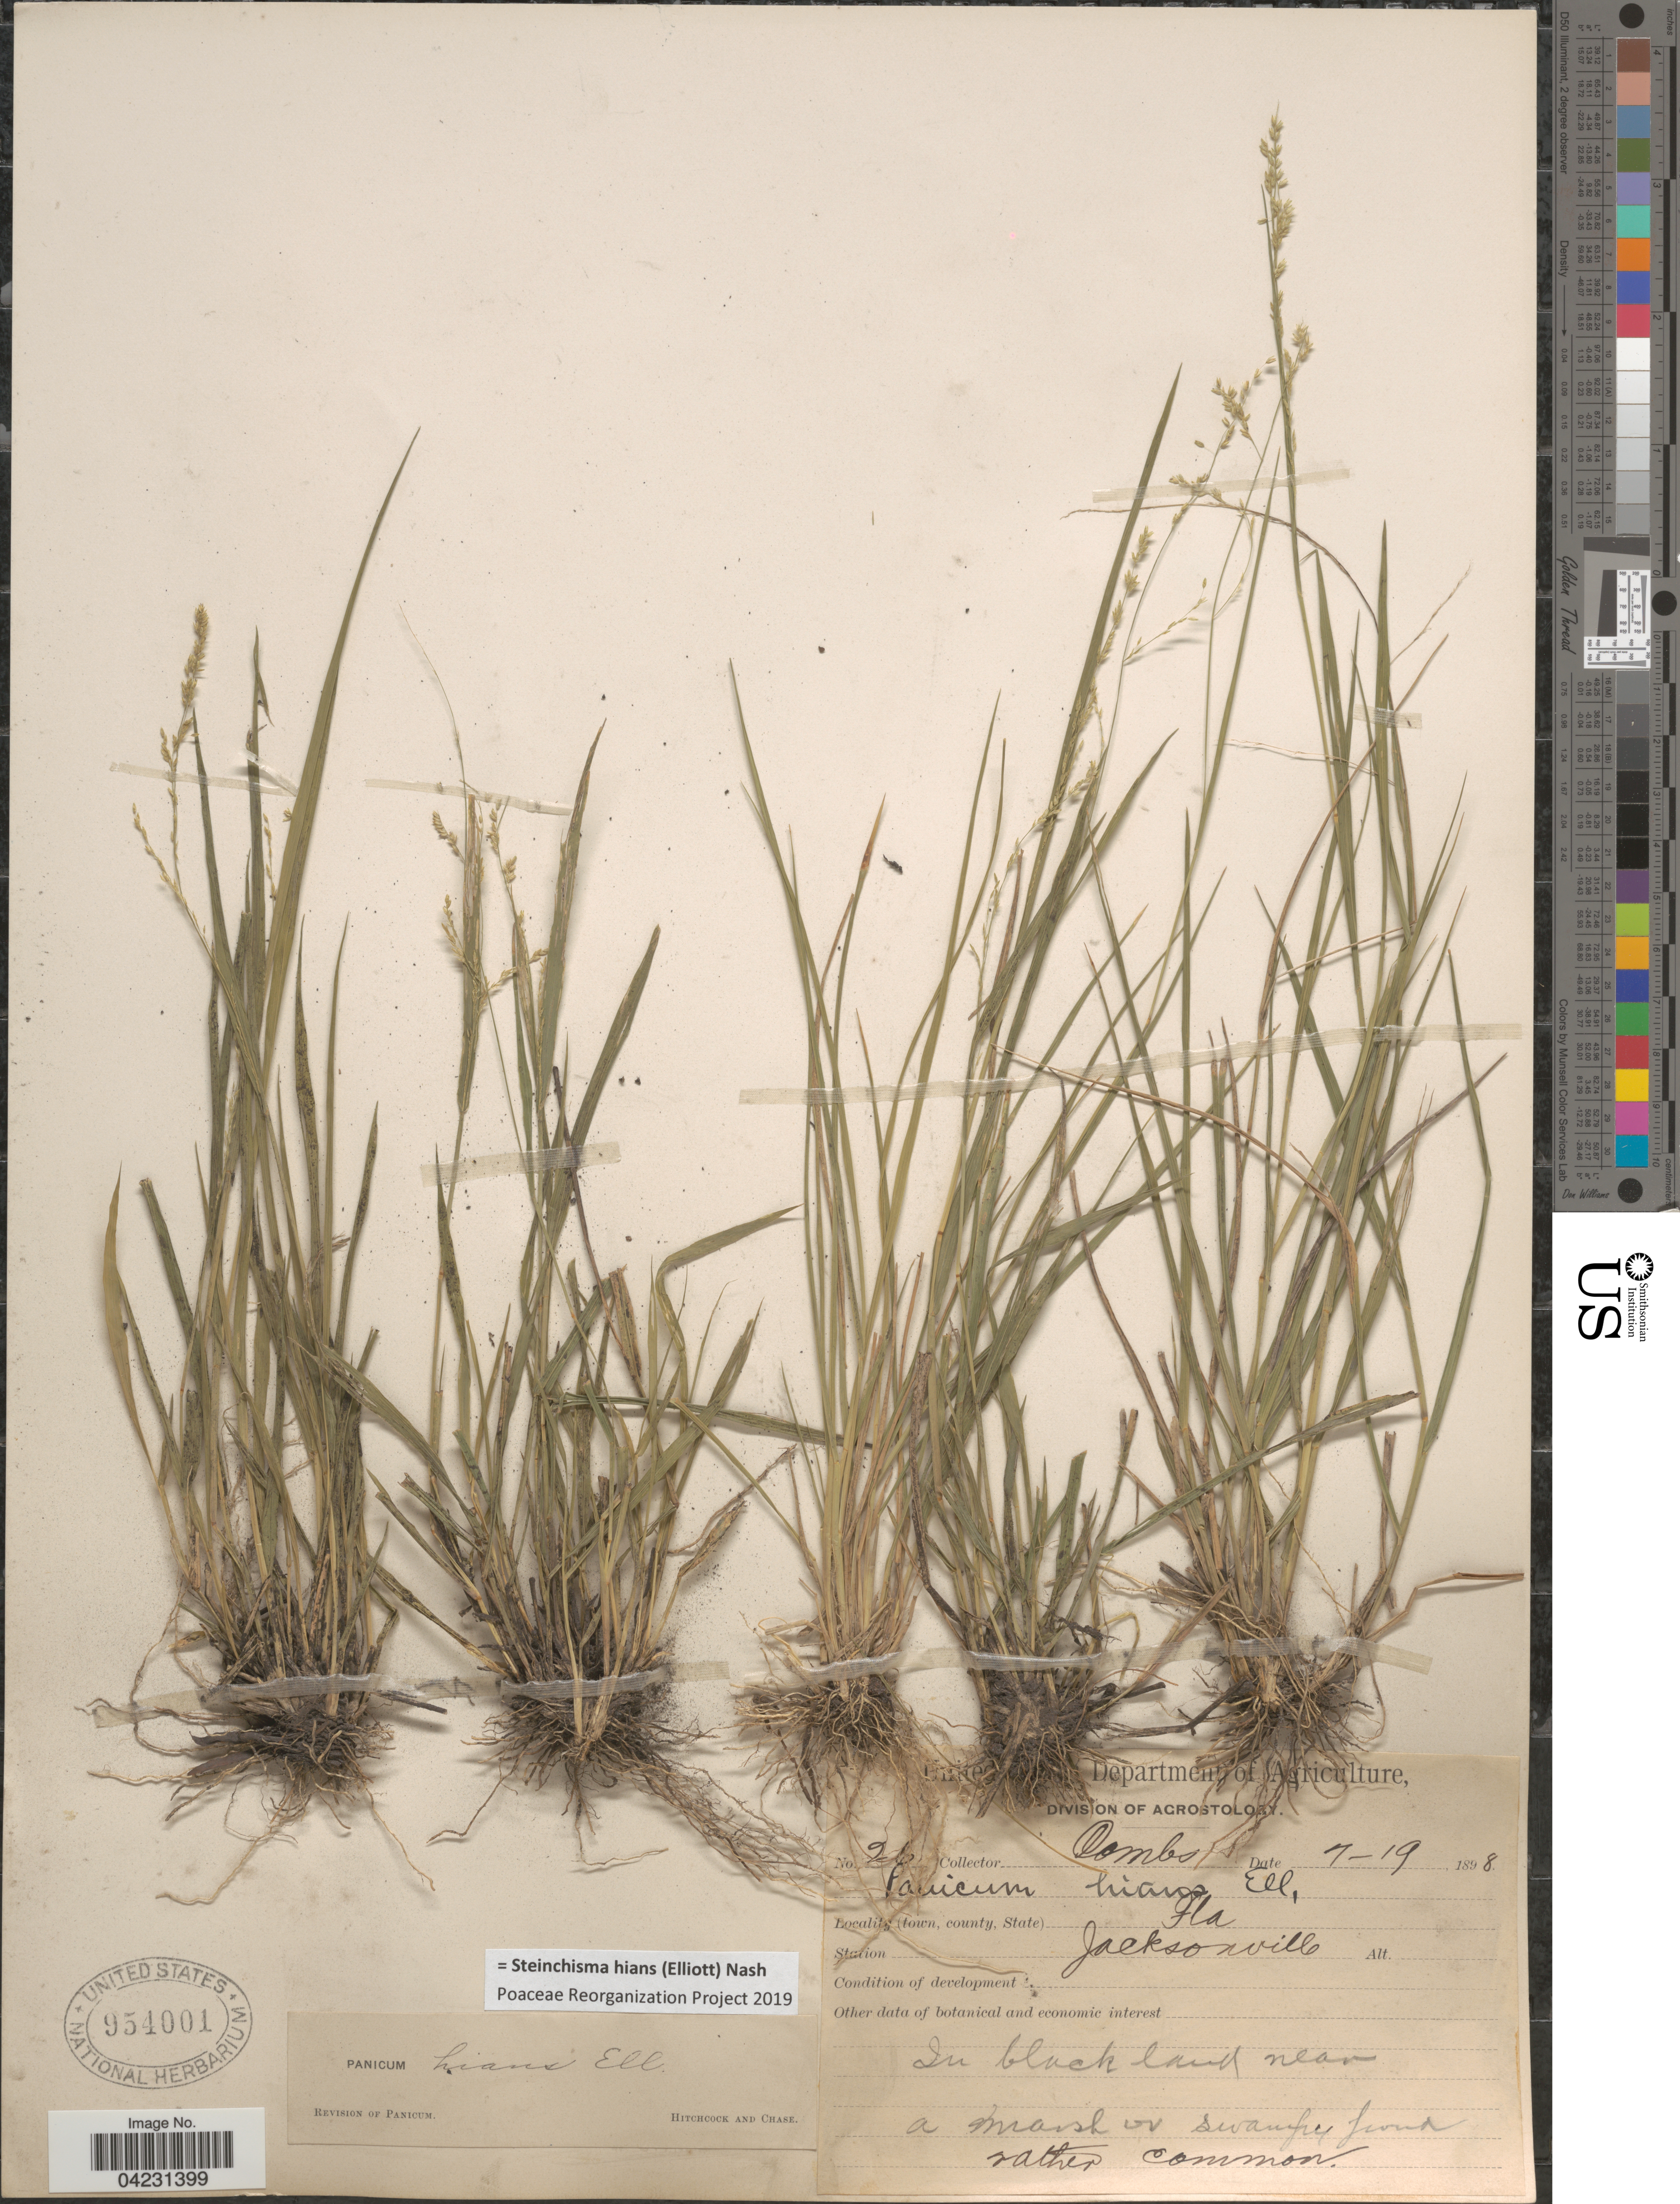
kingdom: Plantae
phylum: Tracheophyta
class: Liliopsida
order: Poales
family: Poaceae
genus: Steinchisma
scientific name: Steinchisma hians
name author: (Elliott) Nash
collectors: -. Combs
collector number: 26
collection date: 1898-07-19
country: United States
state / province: Florida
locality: Station Jacksonville.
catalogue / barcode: US 954001